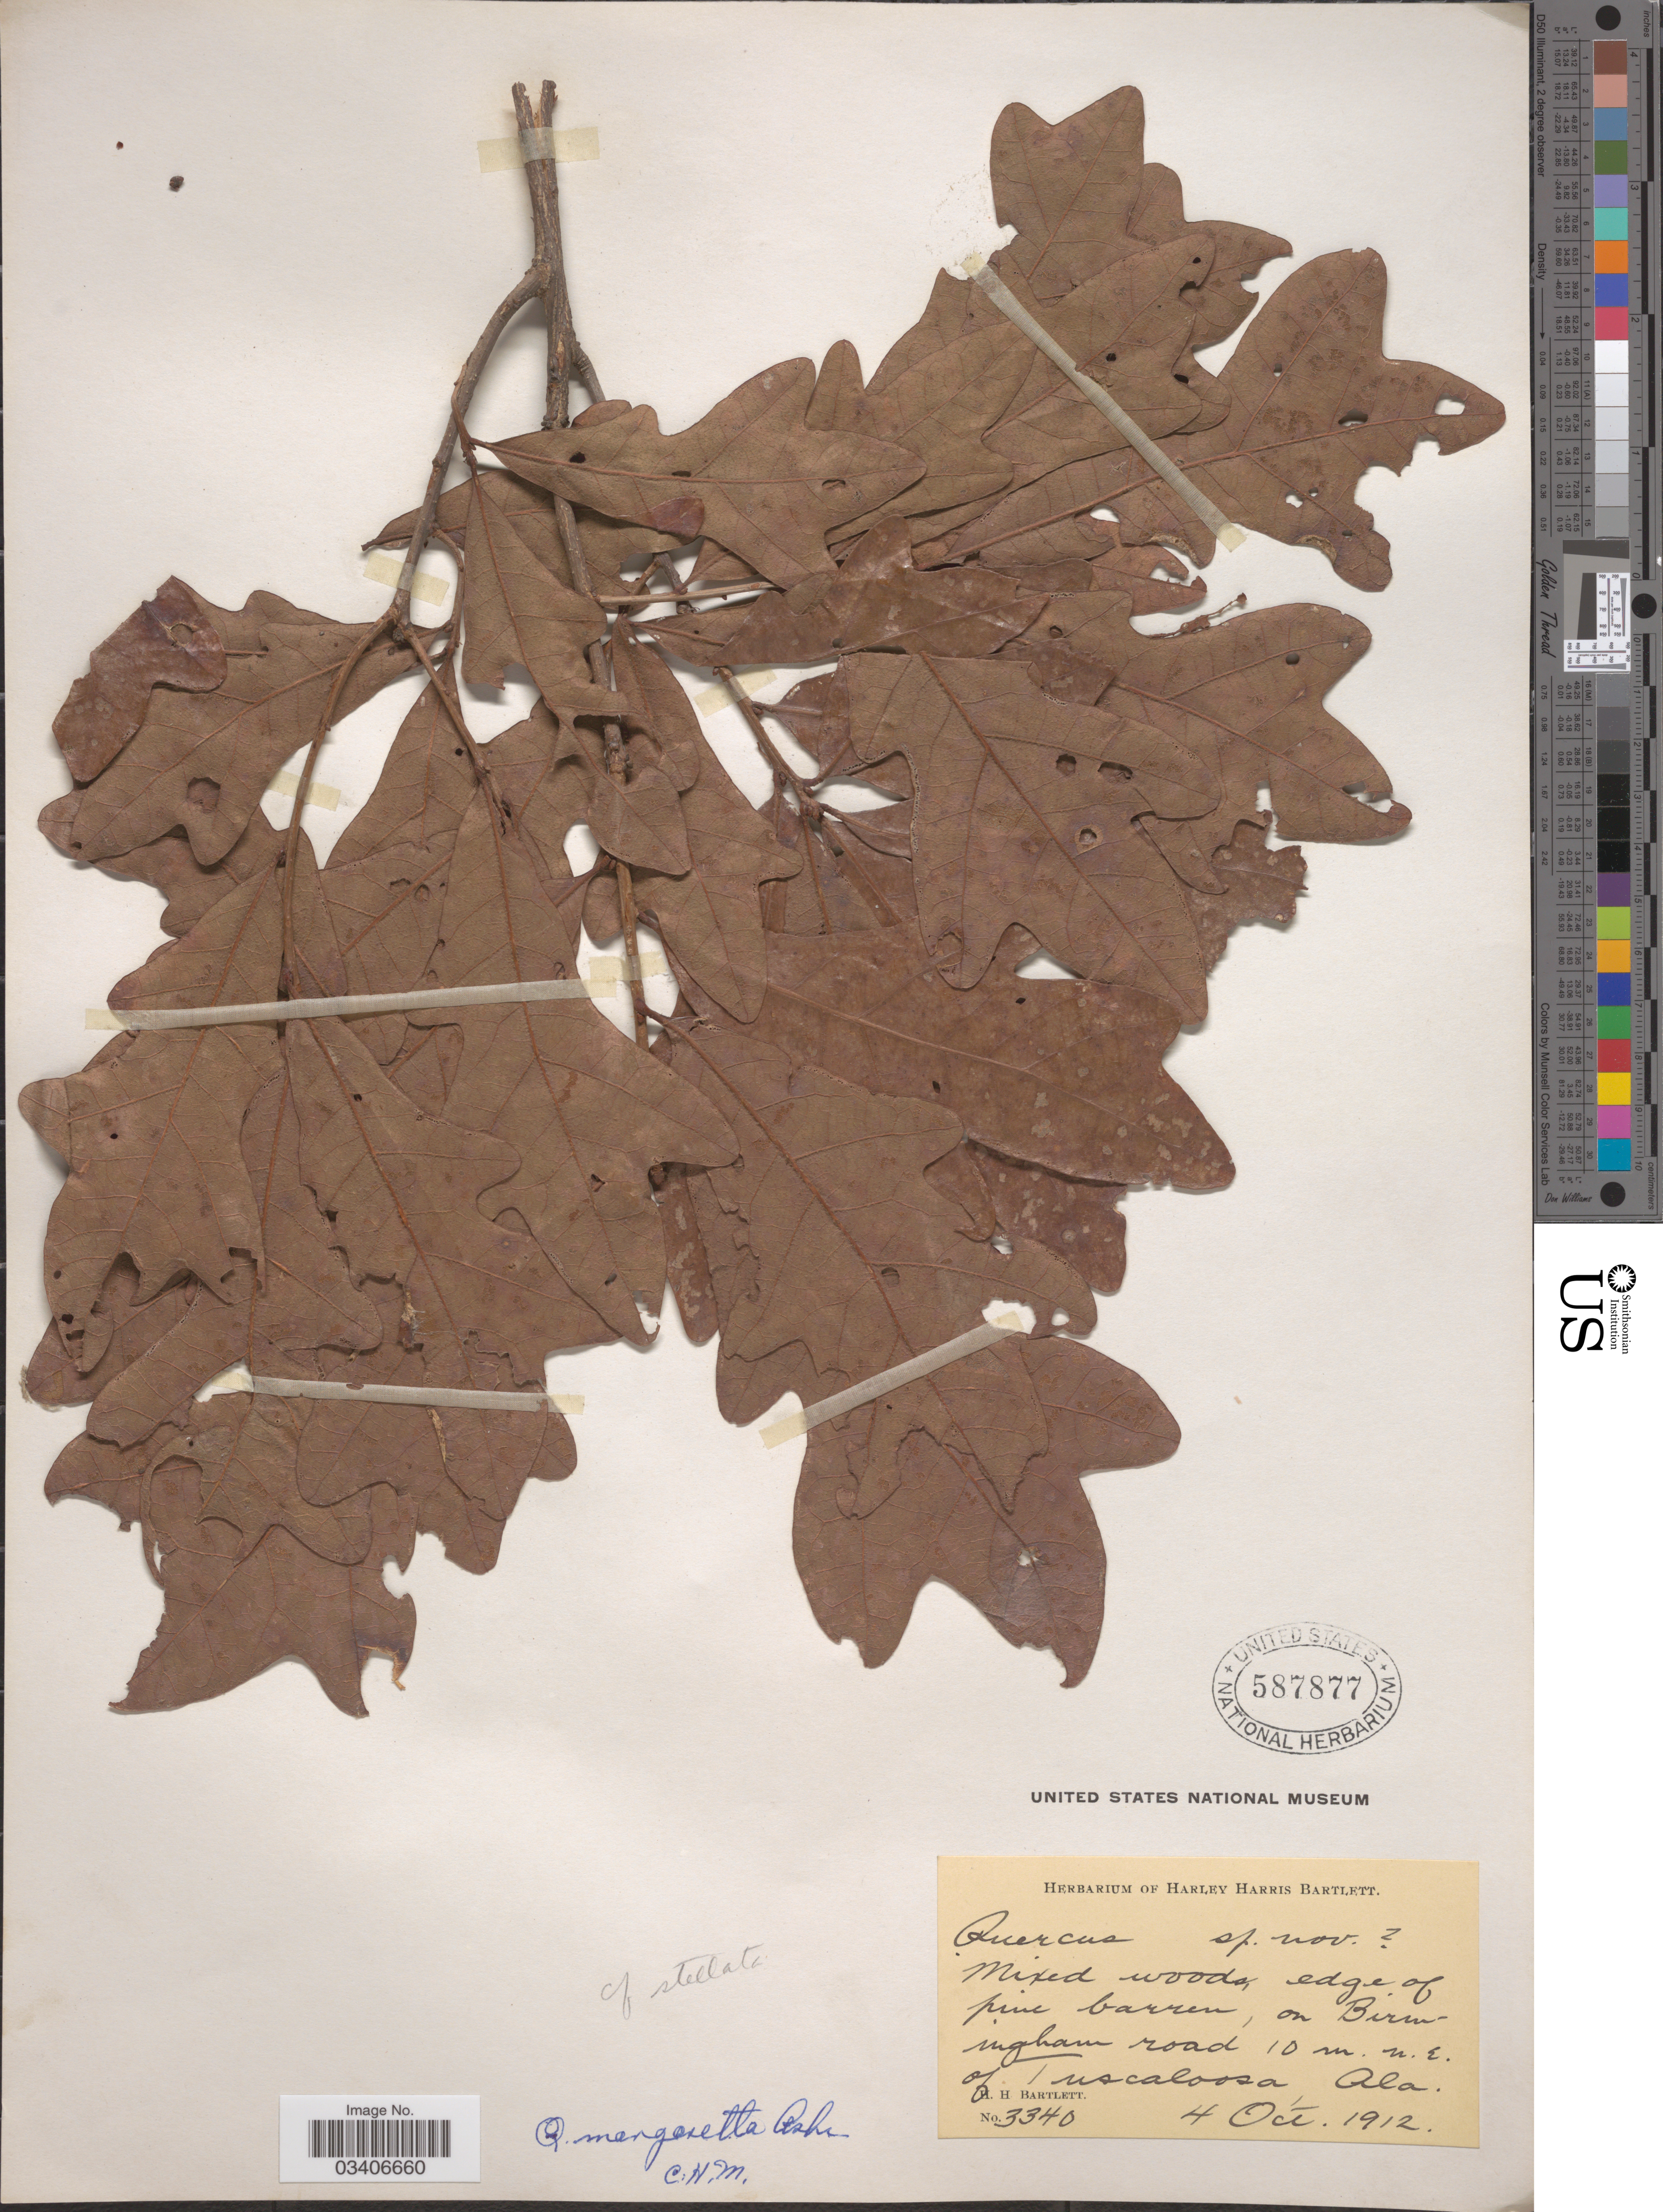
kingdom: Plantae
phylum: Tracheophyta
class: Magnoliopsida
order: Fagales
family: Fagaceae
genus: Quercus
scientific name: Quercus margarettae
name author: Ashe ex Small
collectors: H. H. Bartlett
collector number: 3340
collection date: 1912-10-04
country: United States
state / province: Alabama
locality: Edge of pine barren, Birmingham road 10 m. n.e. of Tuscaloosa.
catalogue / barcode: US 587877